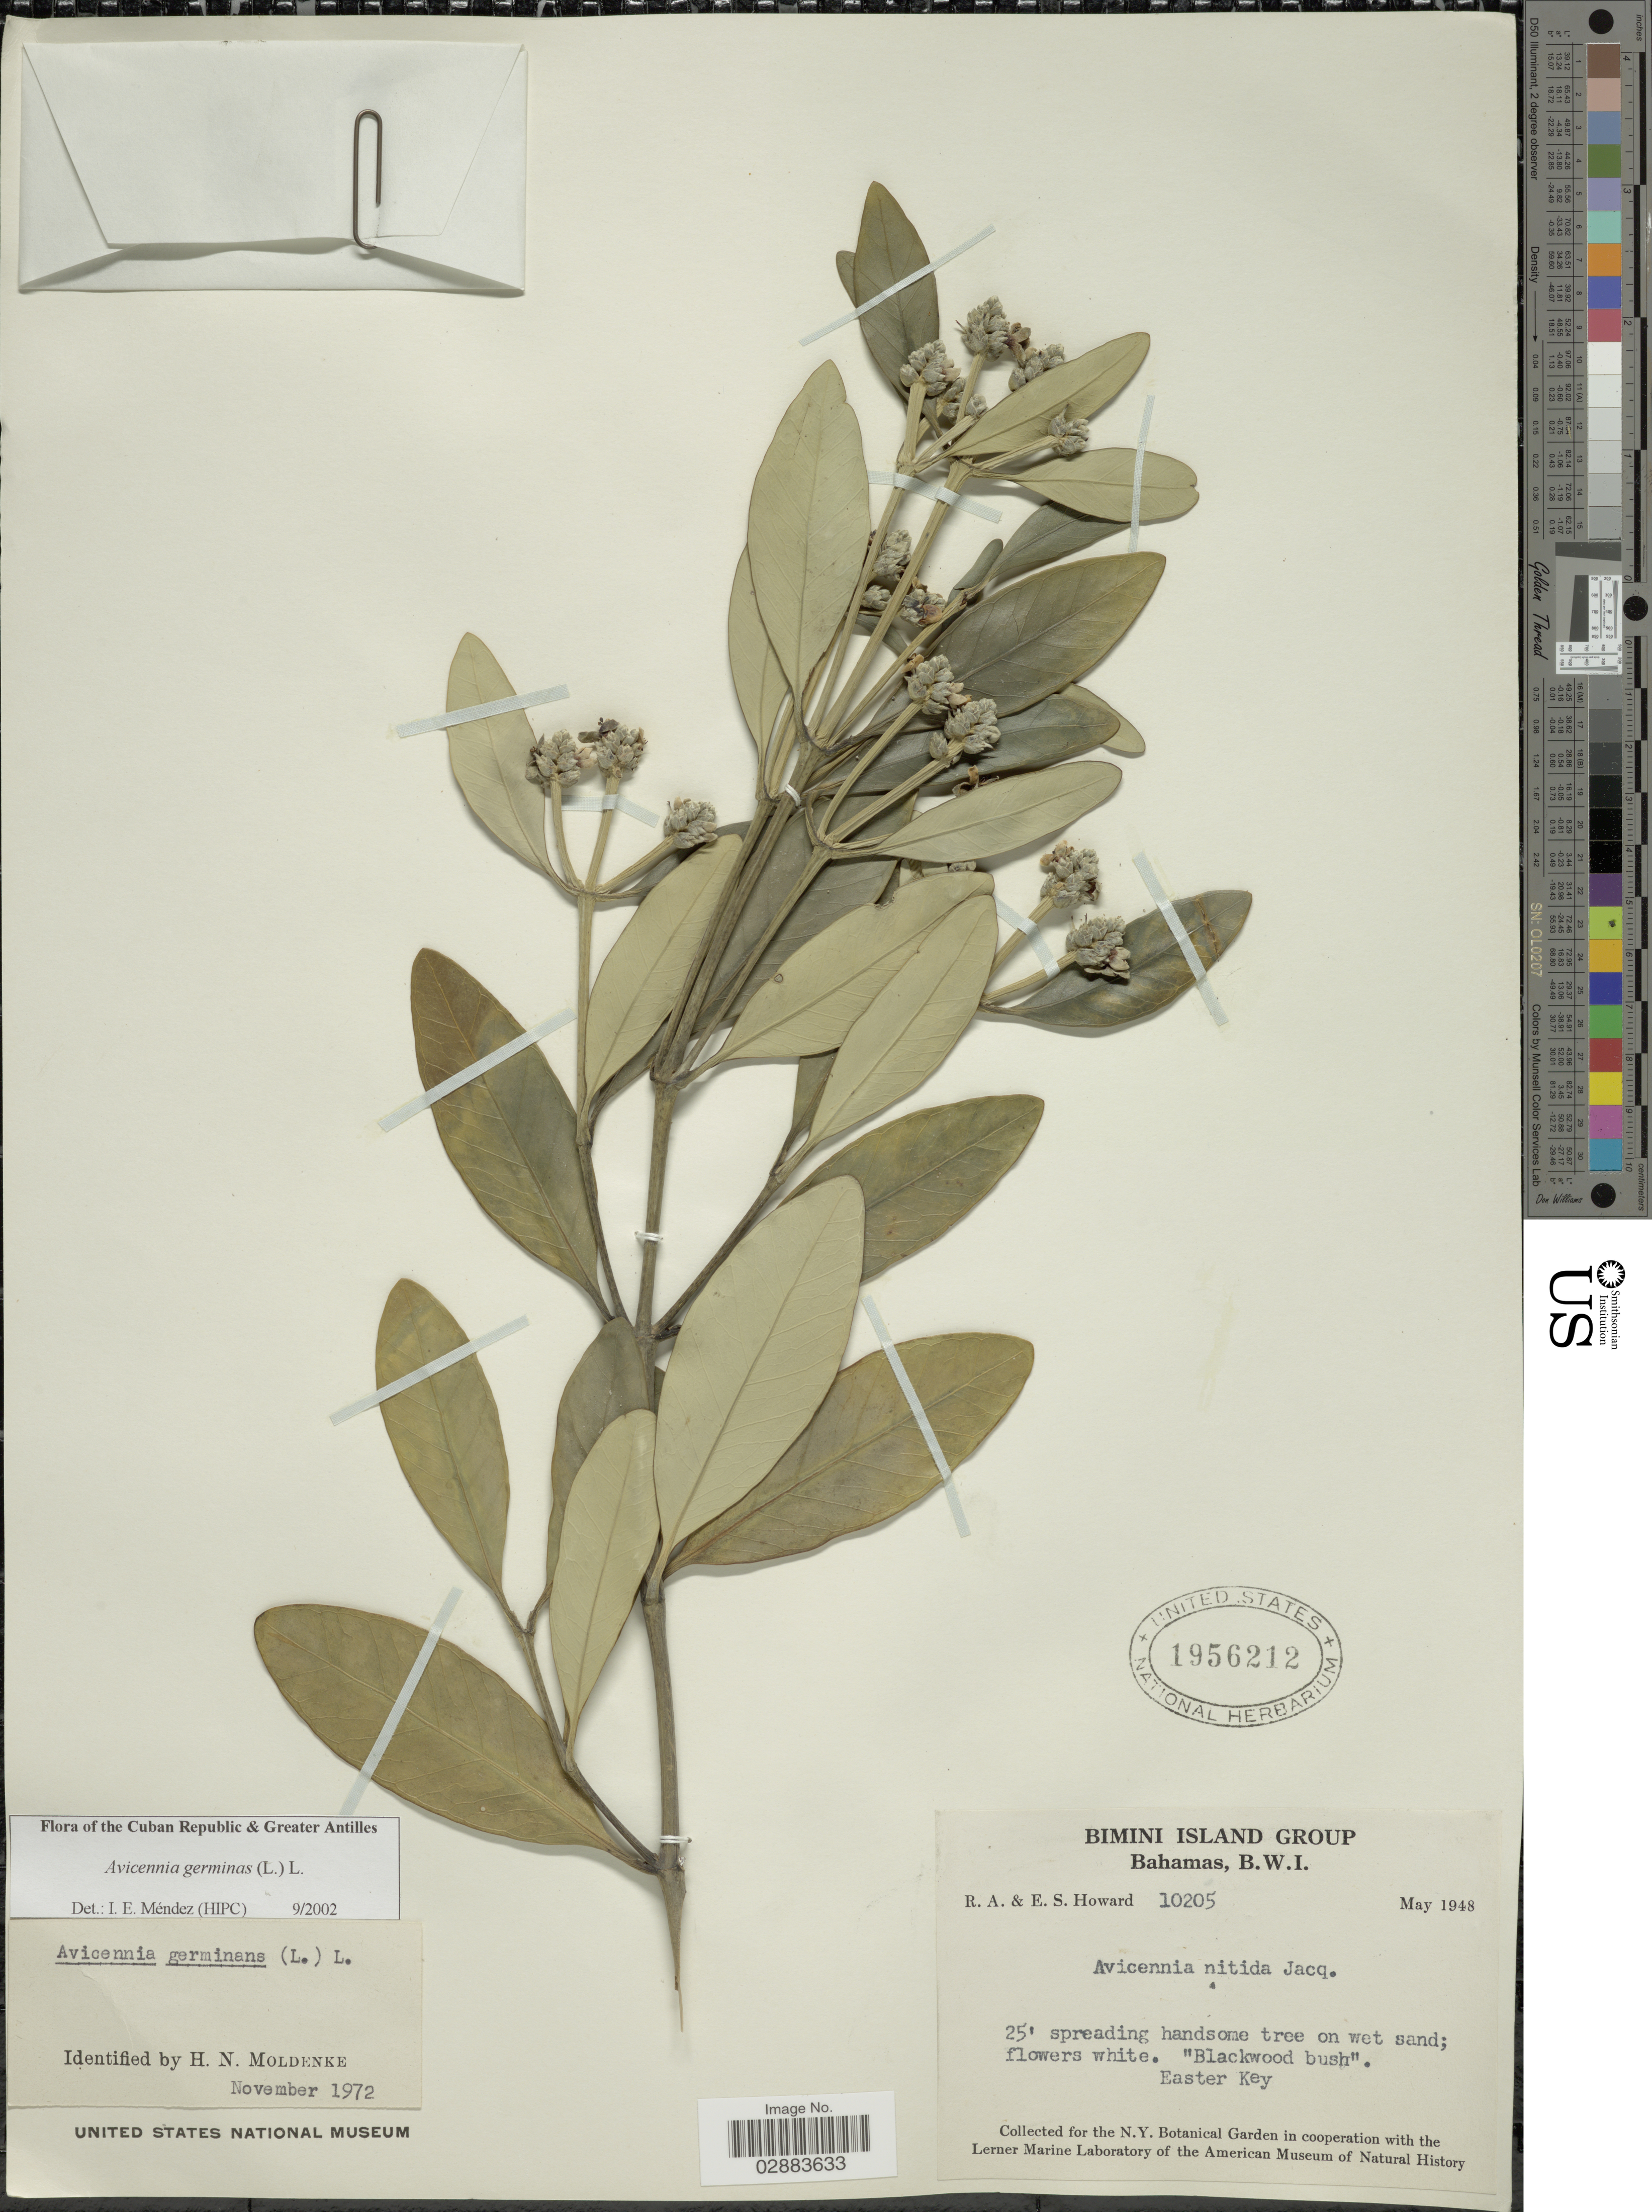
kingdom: Plantae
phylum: Tracheophyta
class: Magnoliopsida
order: Lamiales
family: Acanthaceae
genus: Avicennia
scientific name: Avicennia germinans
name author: (L.) L.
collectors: R. A. Howard & E. S. Howard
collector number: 10205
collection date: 1948-05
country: Bahamas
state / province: Bimini and Cat Cay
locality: Bimini Island Group. B.W.I. Easter Key.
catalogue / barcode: US 1956212